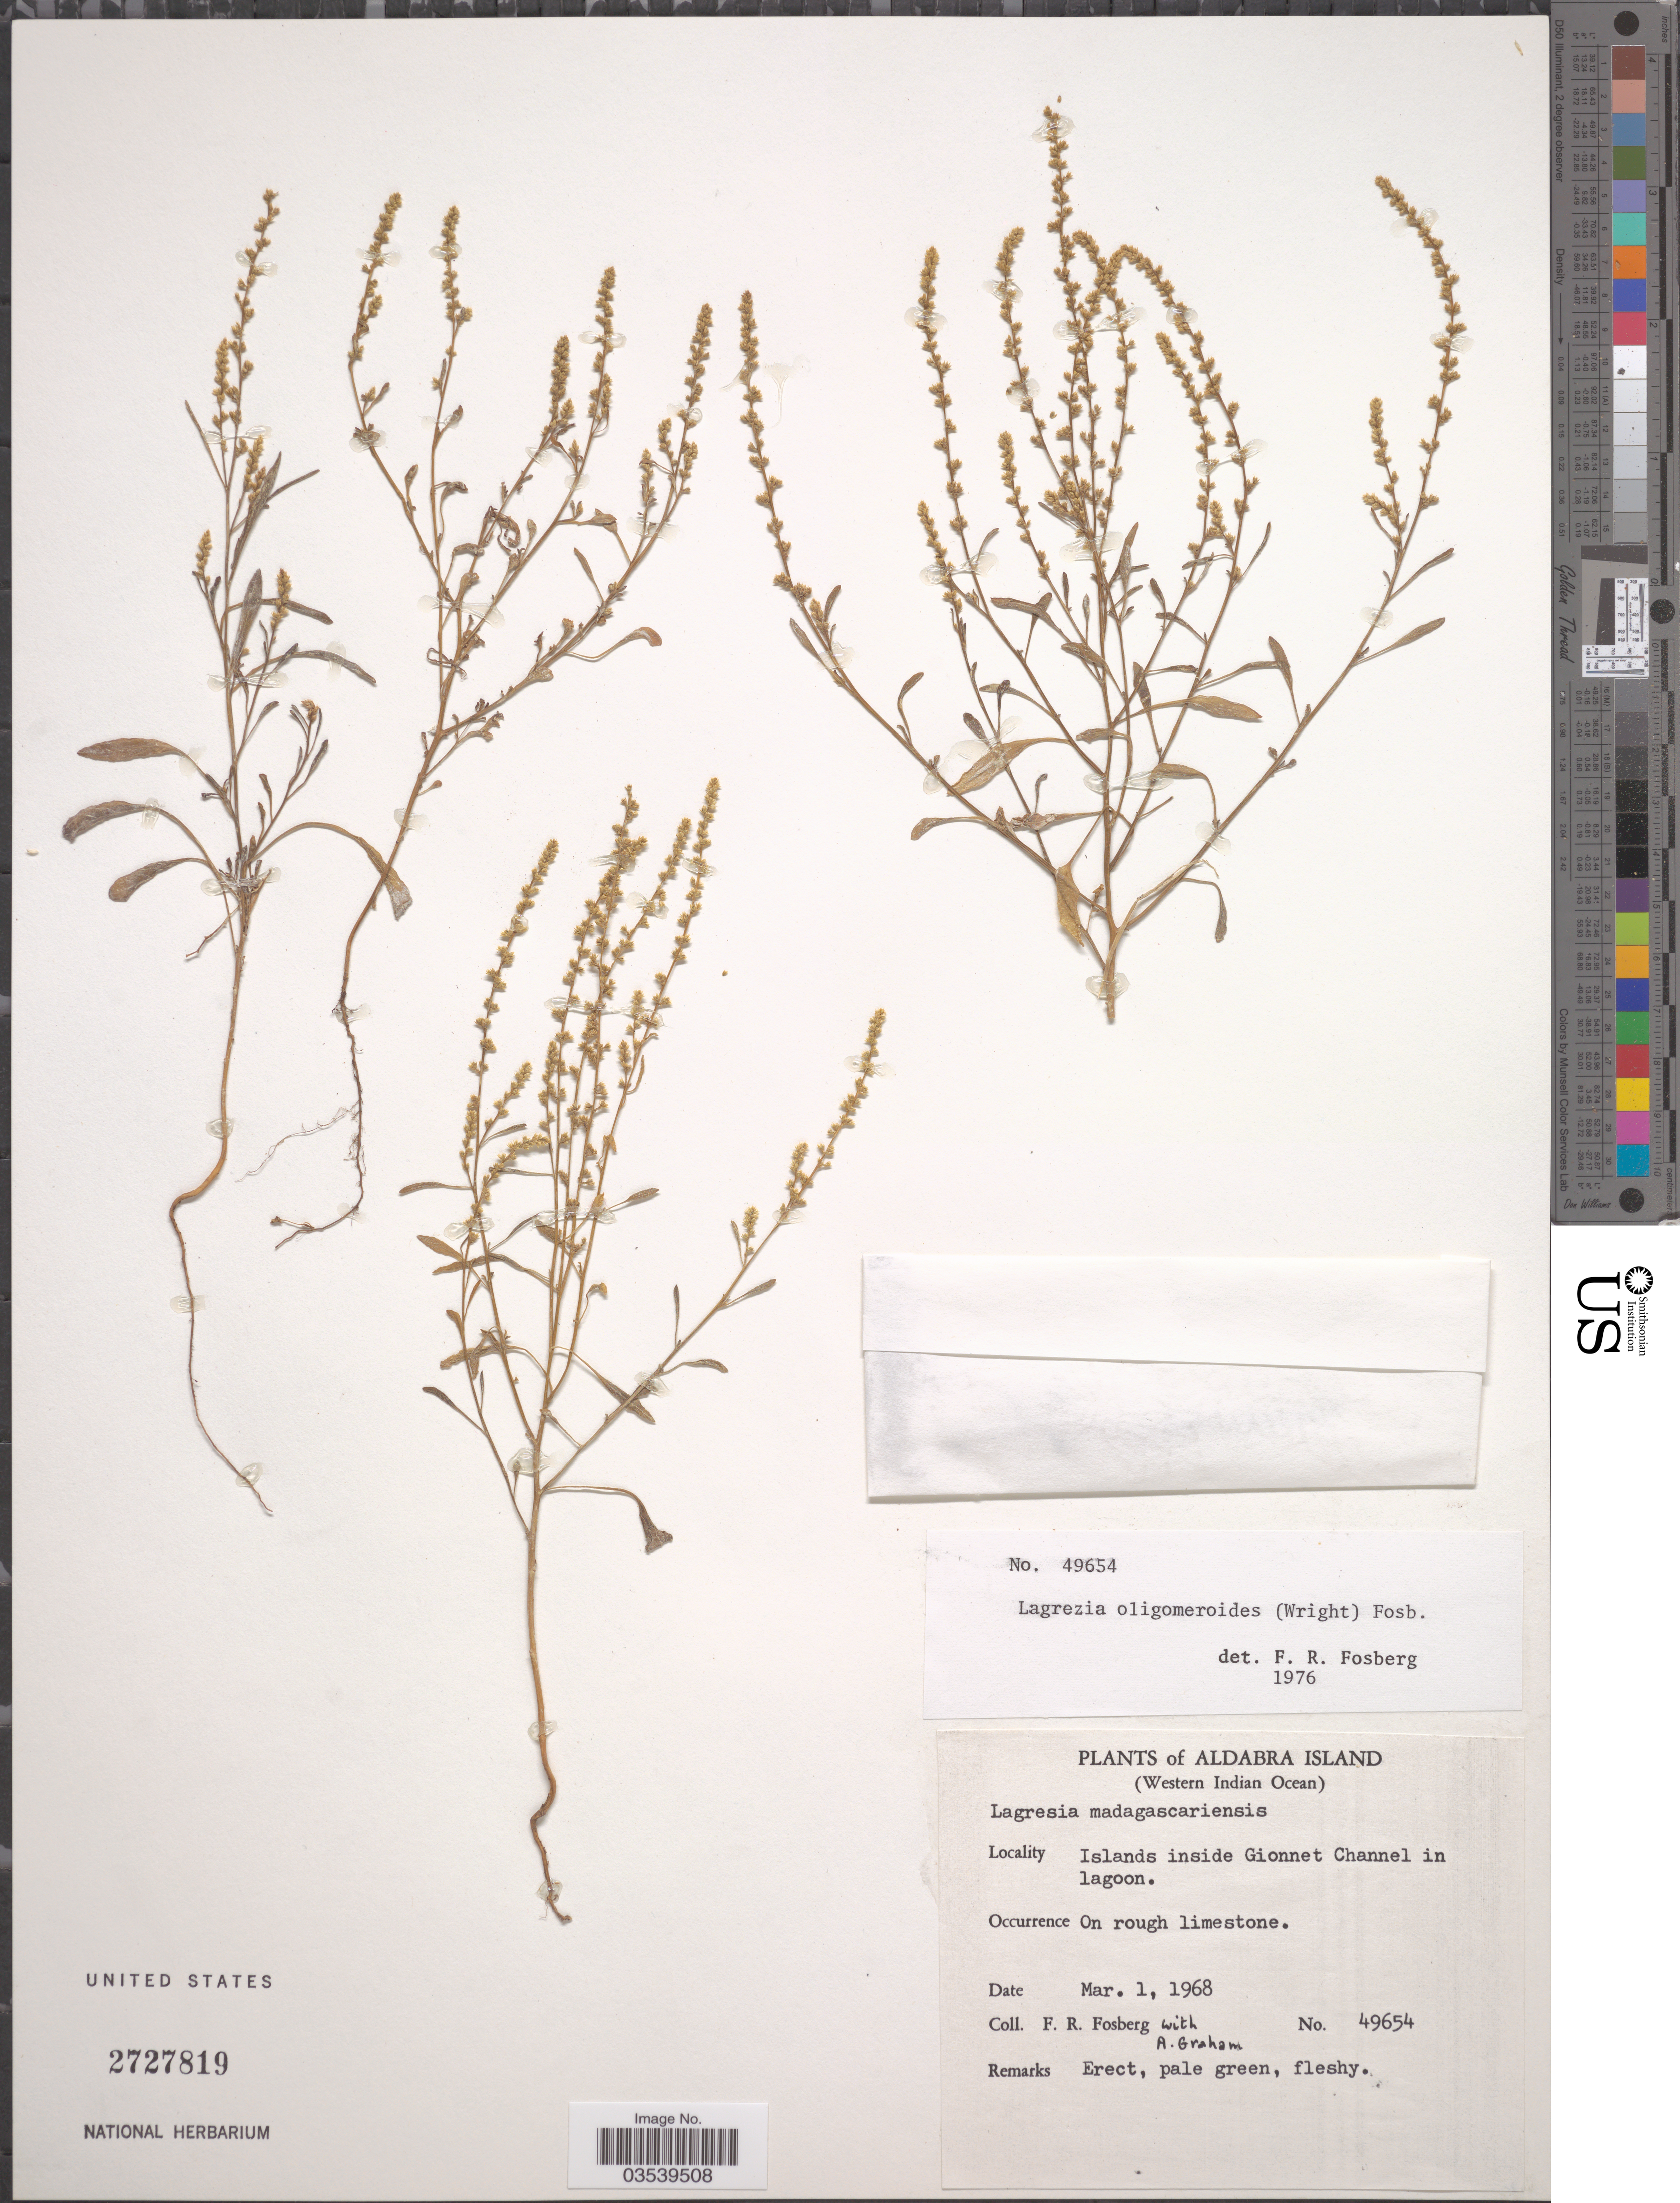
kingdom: Plantae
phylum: Tracheophyta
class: Magnoliopsida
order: Caryophyllales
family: Amaranthaceae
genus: Lagrezia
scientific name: Lagrezia oligomeroides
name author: (C.H. Wright) Fosberg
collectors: F. R. Fosberg & A. Graham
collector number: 49654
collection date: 1968-03-01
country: Seychelles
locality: Aldabra Island (Western Indian Ocean). Islands inside Gionnet Channel in lagoon.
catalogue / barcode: US 2727819